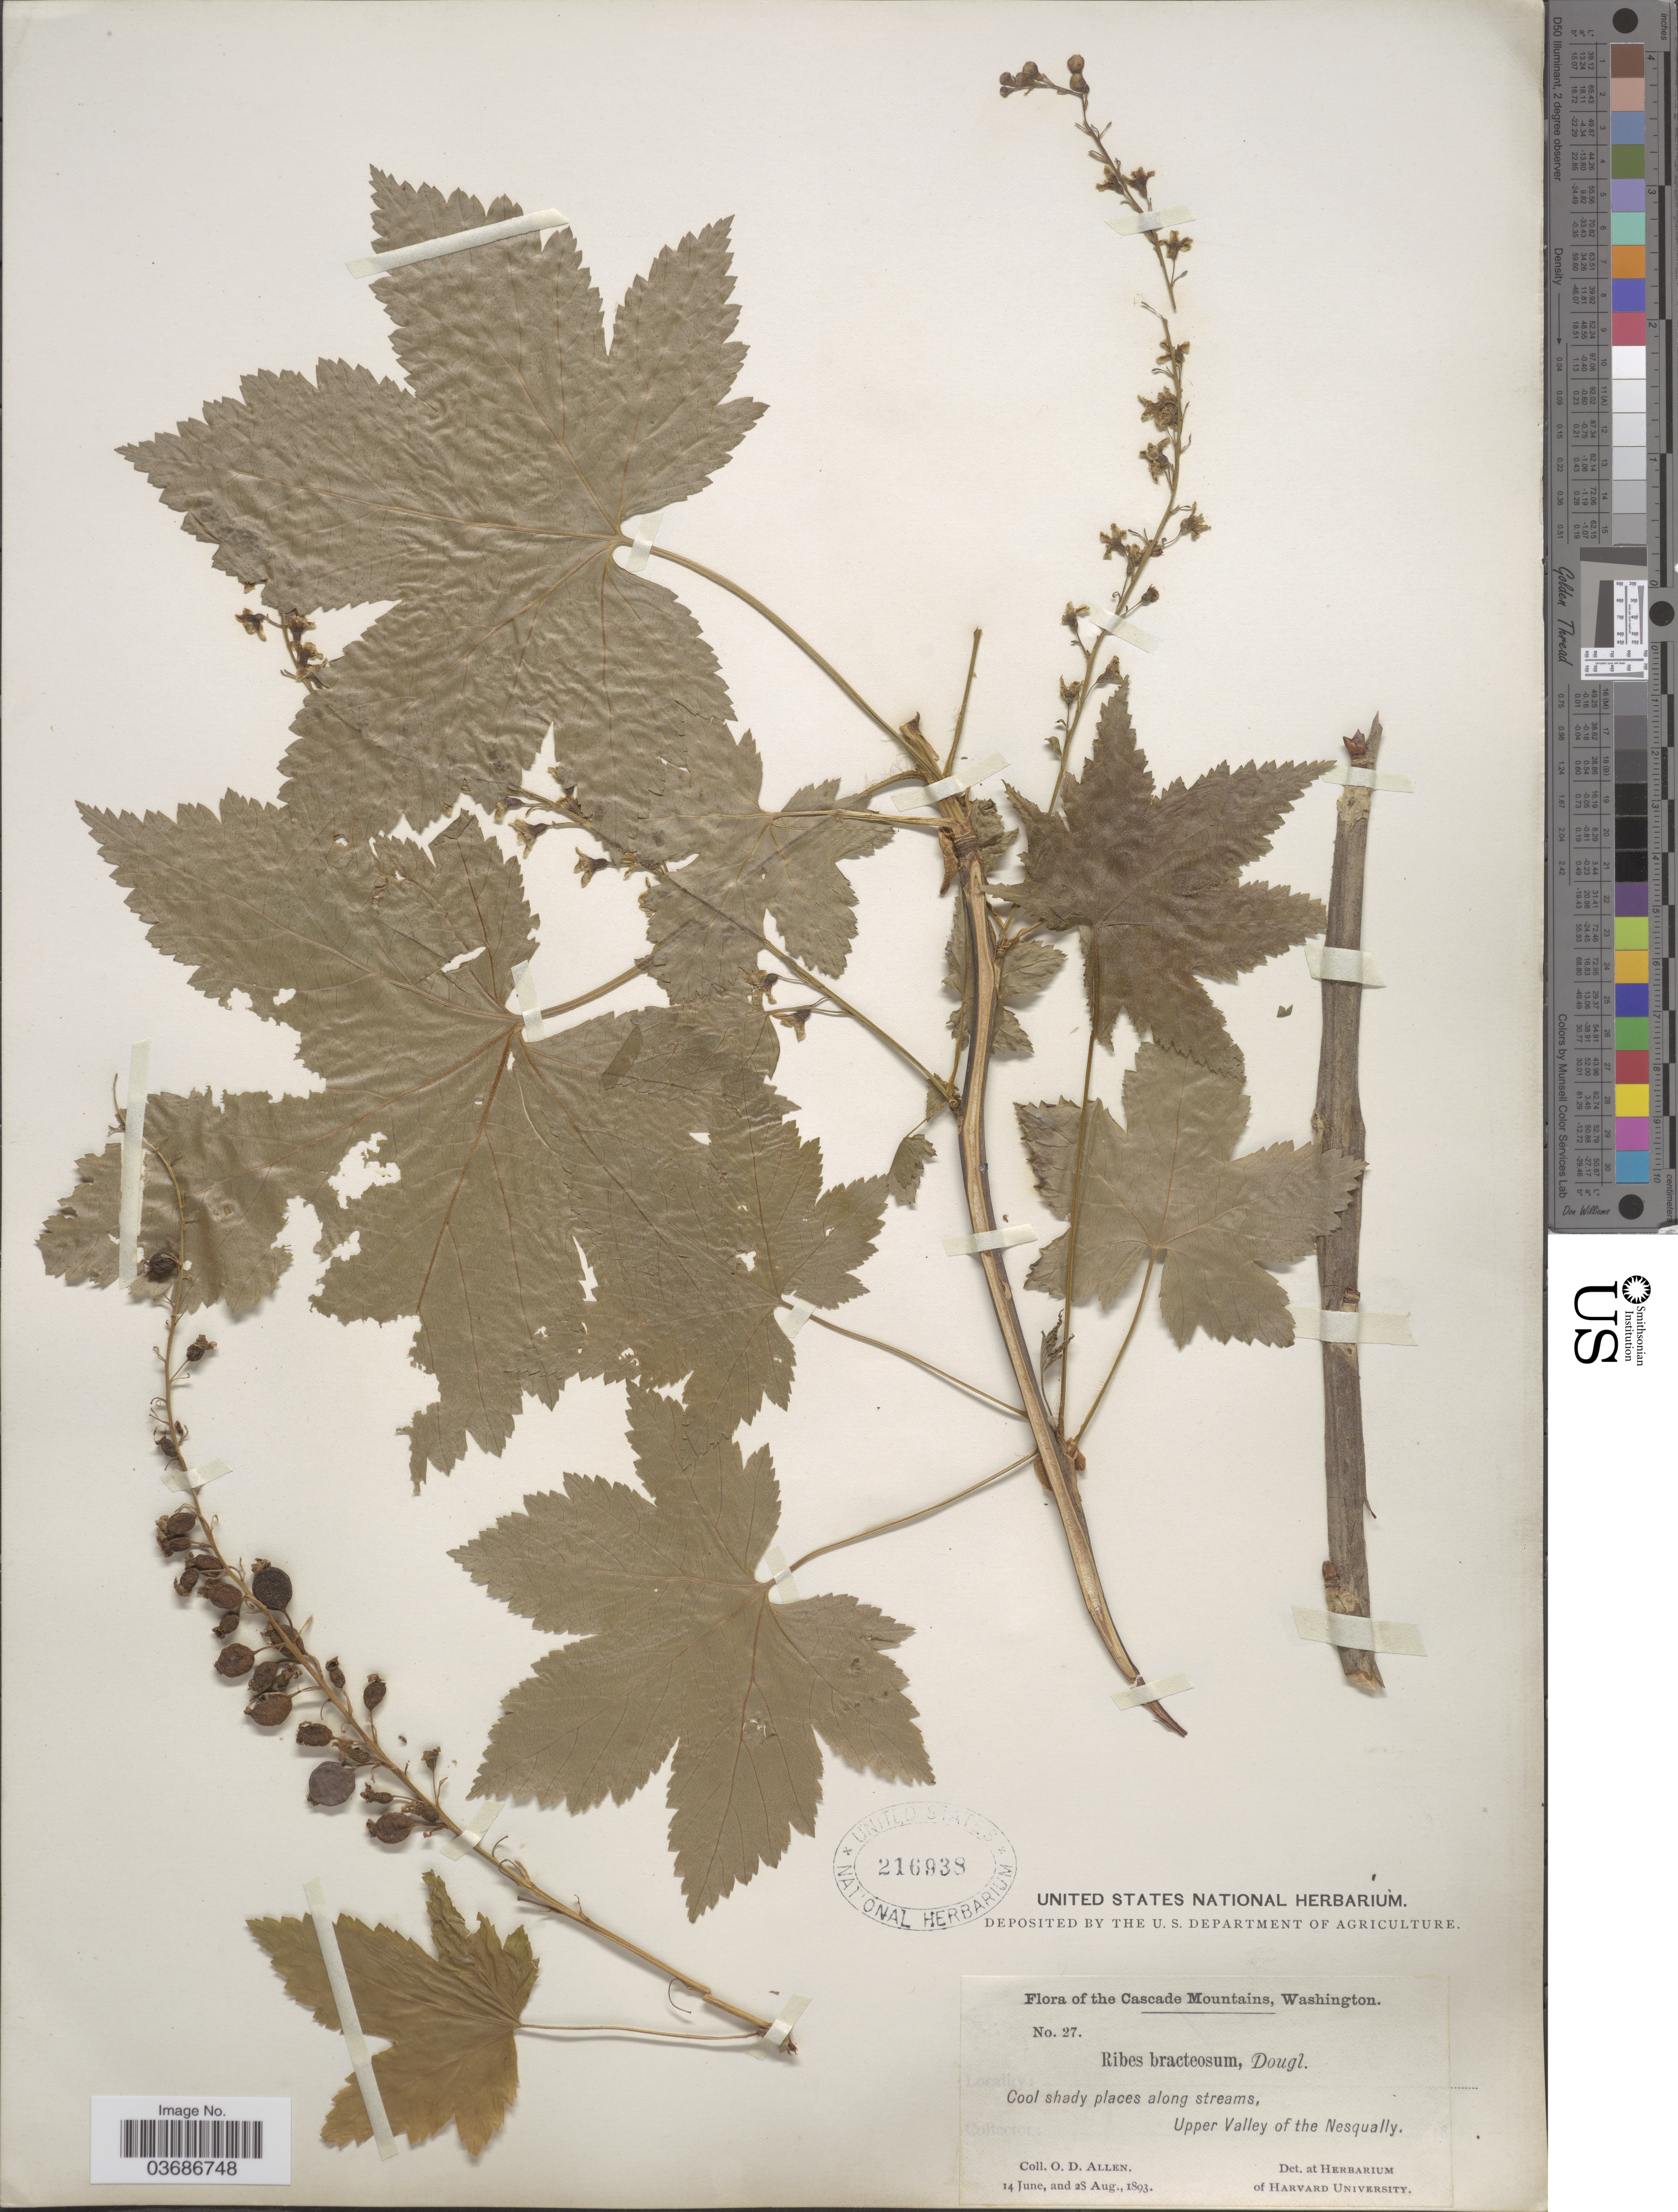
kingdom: Plantae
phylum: Tracheophyta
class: Magnoliopsida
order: Saxifragales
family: Grossulariaceae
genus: Ribes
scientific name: Ribes bracteosum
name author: Douglas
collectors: O. D. Allen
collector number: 27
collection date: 1893-06-14/1893-08-28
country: United States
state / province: Washington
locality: Cascade Mountains. Cool shady places along streams, Upper Valley of the Nesqually.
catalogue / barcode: US 216938